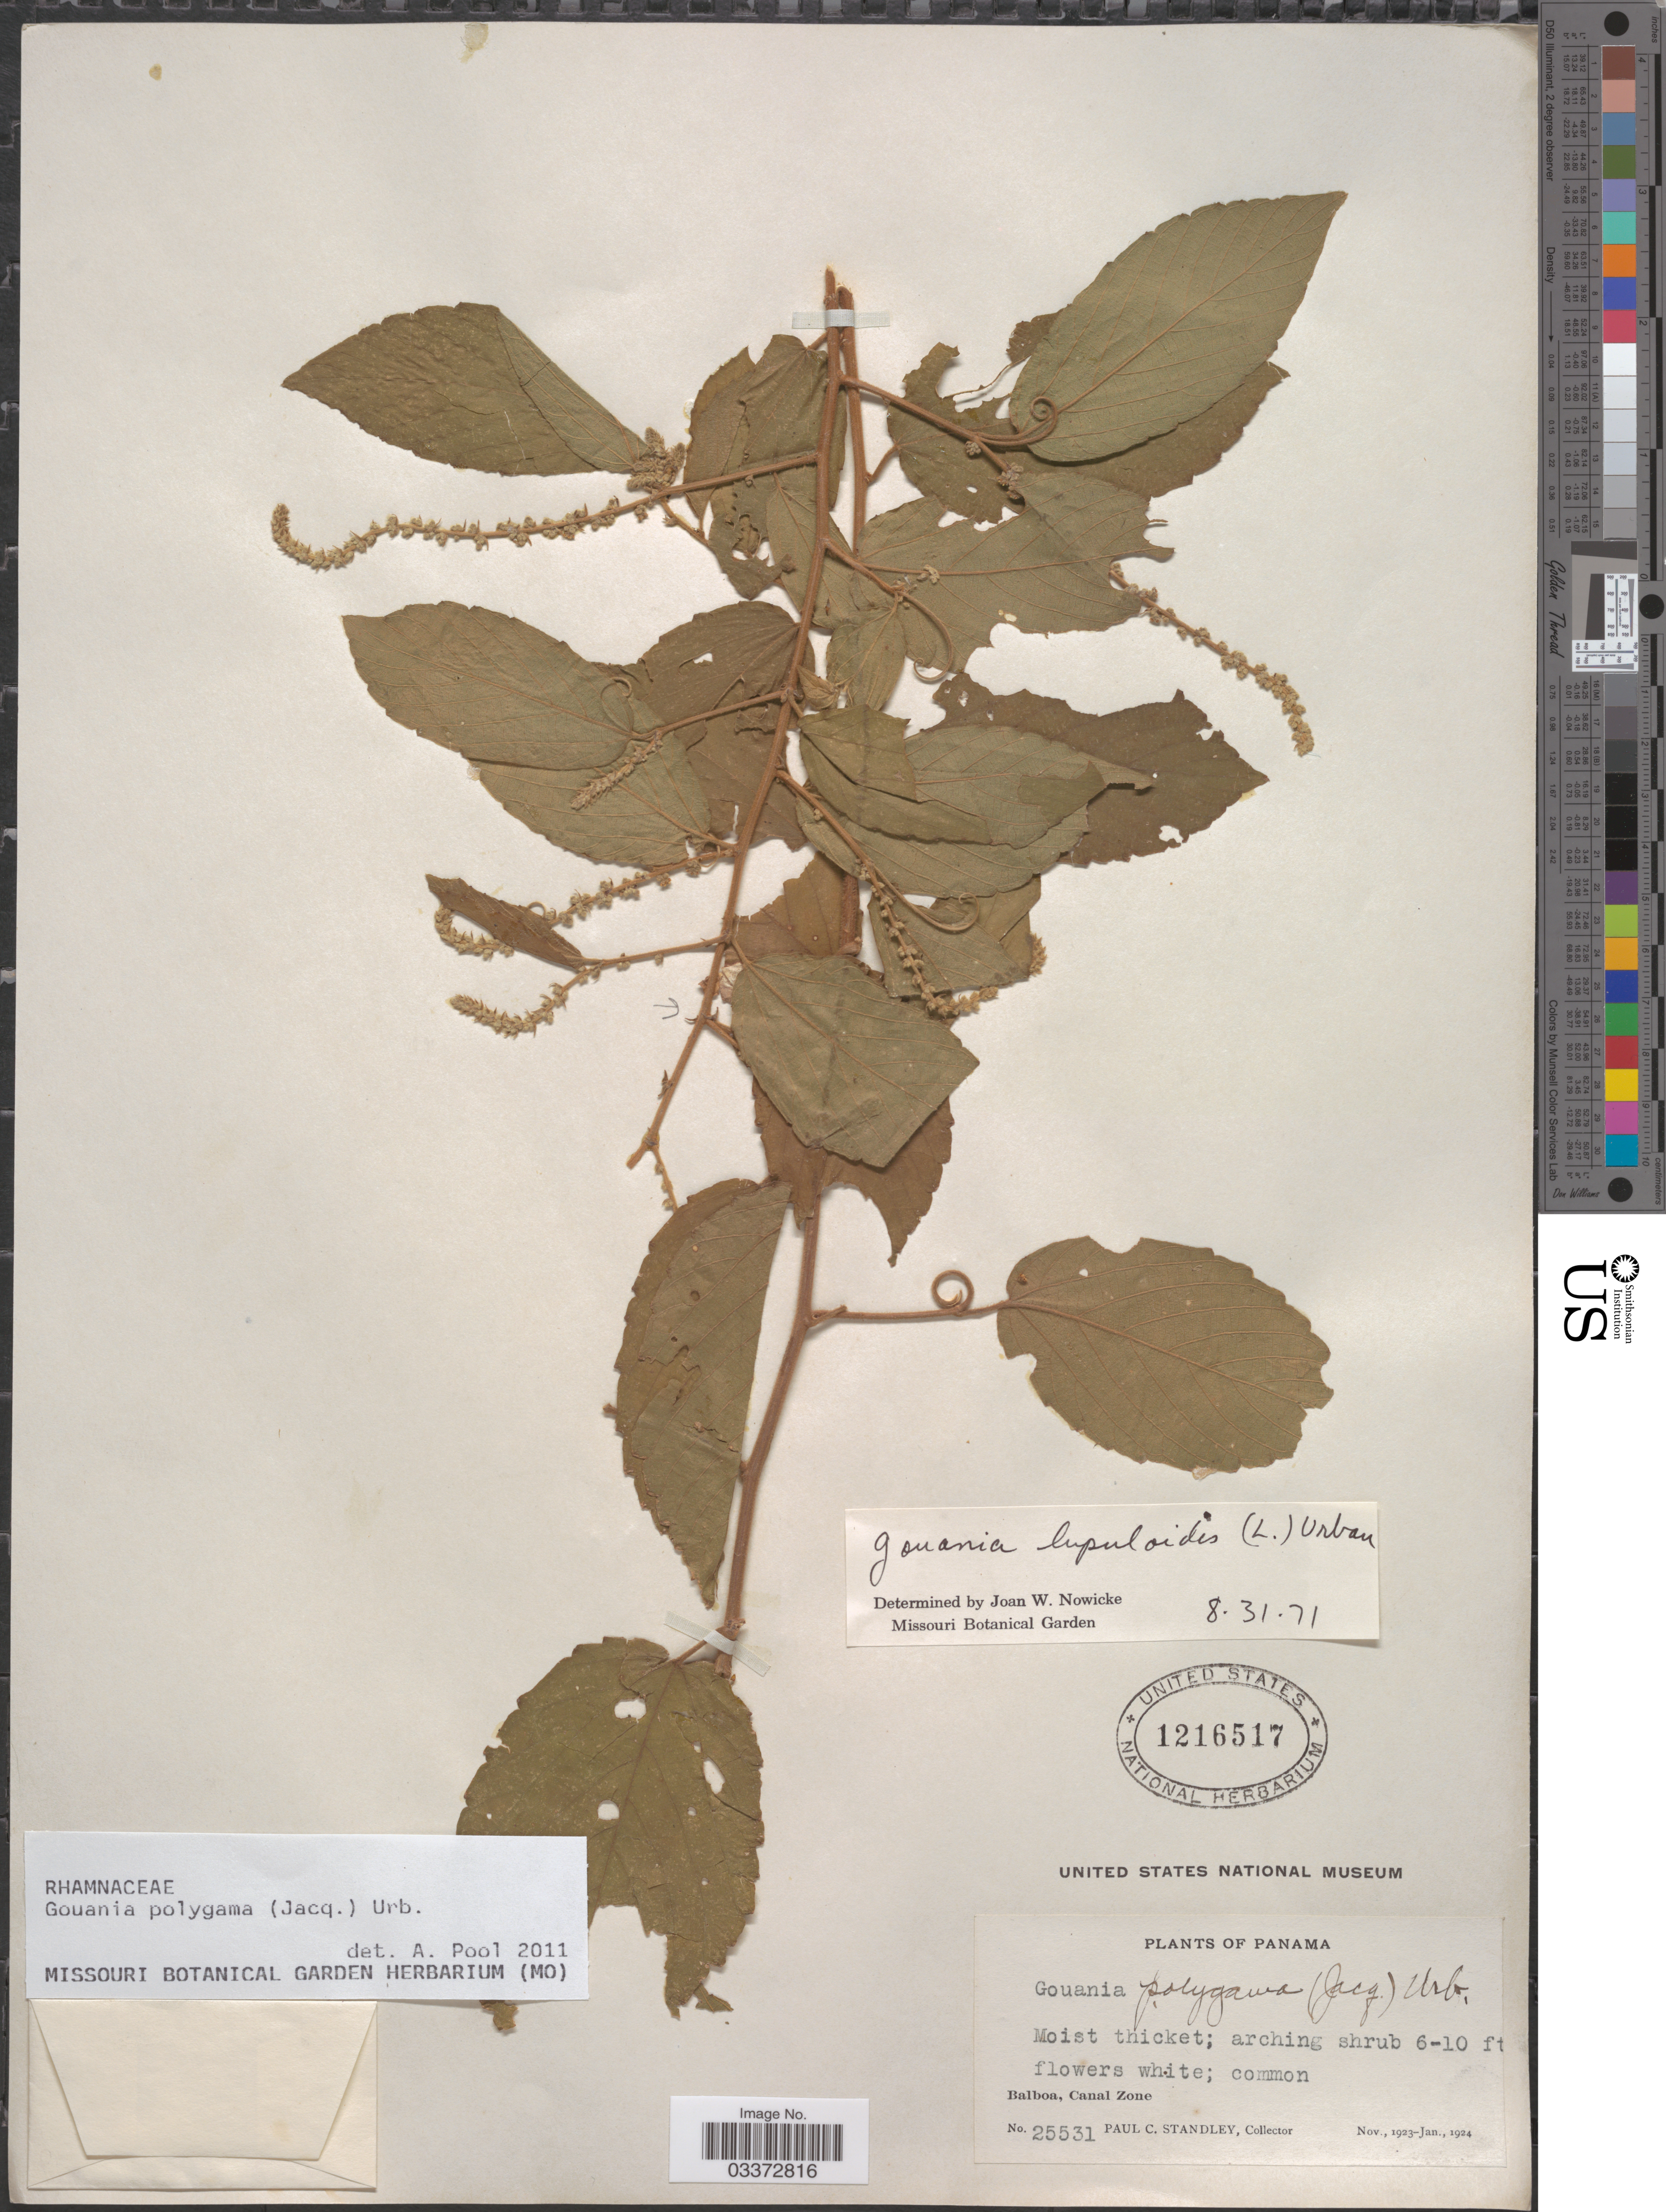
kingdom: Plantae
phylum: Tracheophyta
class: Magnoliopsida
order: Rosales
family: Rhamnaceae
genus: Gouania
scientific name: Gouania polygama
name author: (Jacq.) Urb.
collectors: P. C. Standley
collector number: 25531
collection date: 1923-11/1924-01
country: Panama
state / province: Colón / Panamá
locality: Balboa, Canal Zone.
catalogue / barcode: US 1216517